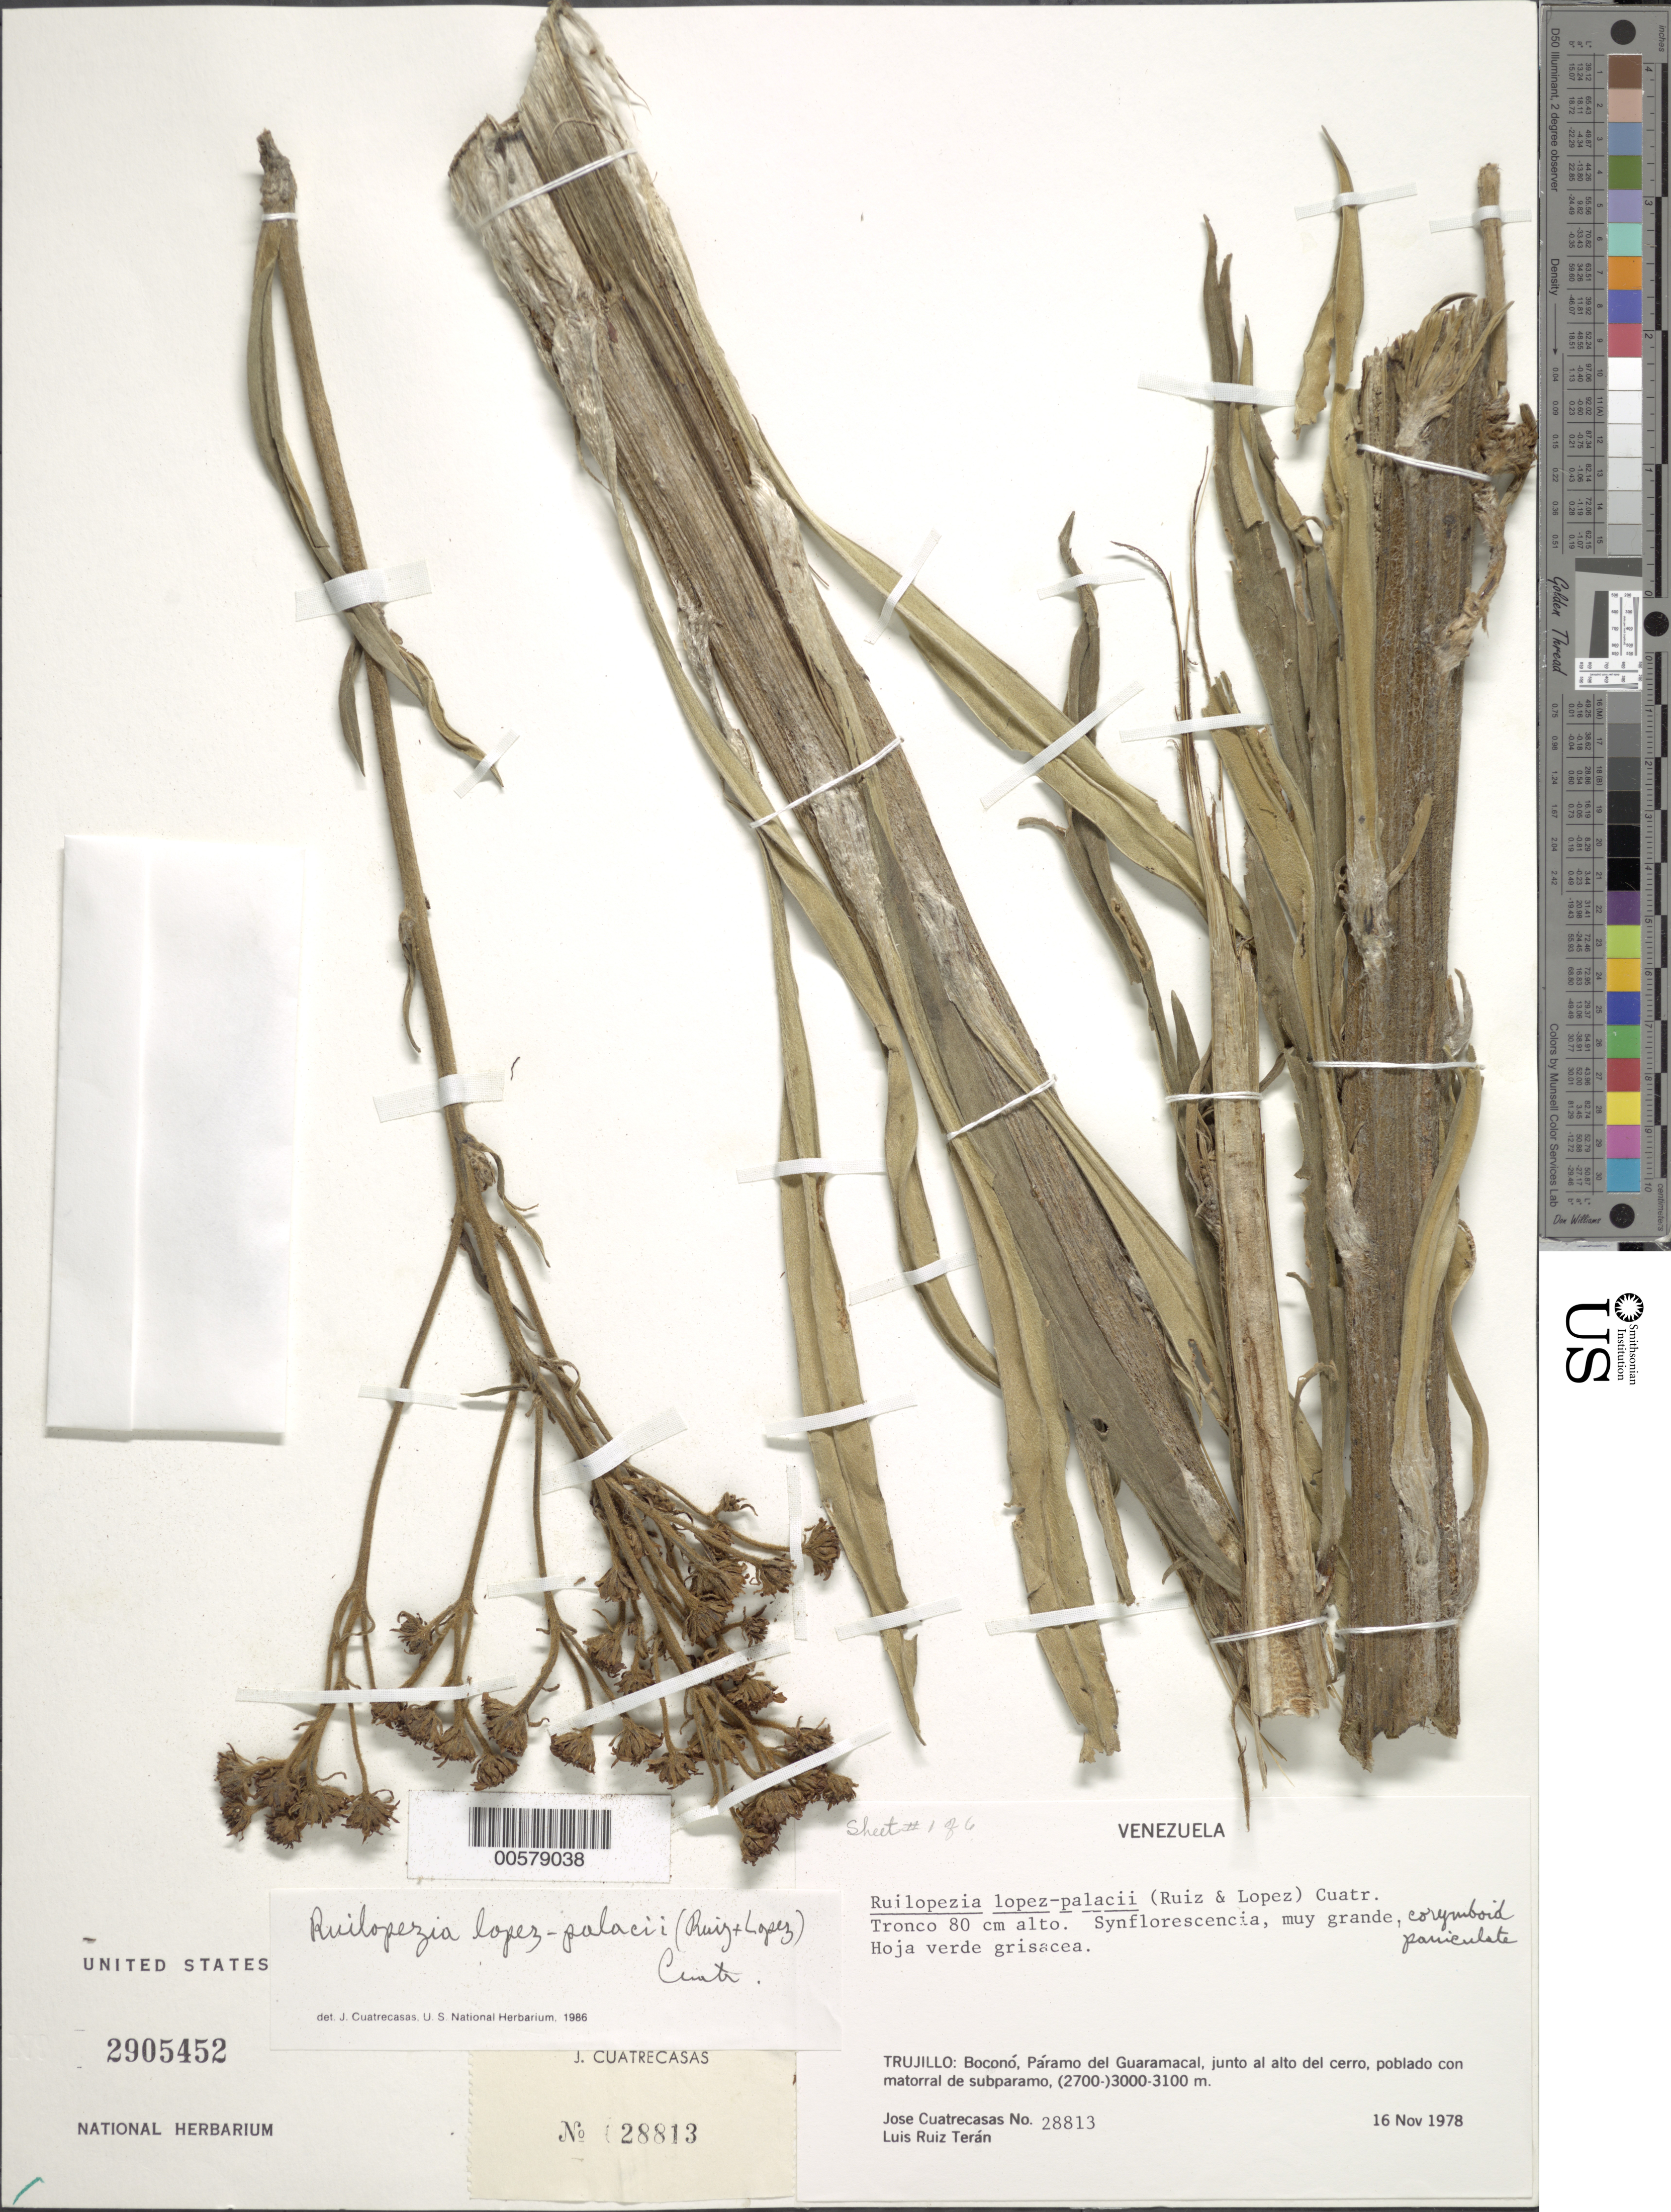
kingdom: Plantae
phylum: Tracheophyta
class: Magnoliopsida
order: Asterales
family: Asteraceae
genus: Ruilopezia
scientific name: Ruilopezia lopez-palacii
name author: (Ruíz-Terán & López Fig.) Cuatrec.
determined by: Cuatrecasas, J.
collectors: J. Cuatrecasas & L. E. Ruíz-Terán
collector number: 28813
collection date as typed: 16 Nov 1978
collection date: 1978-11-16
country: Venezuela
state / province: Trujillo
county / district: Boconó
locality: Páramo de Guaramacal, junto al alto del cerro, poblado con matorral de subparamo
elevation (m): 2700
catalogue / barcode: US 2905452